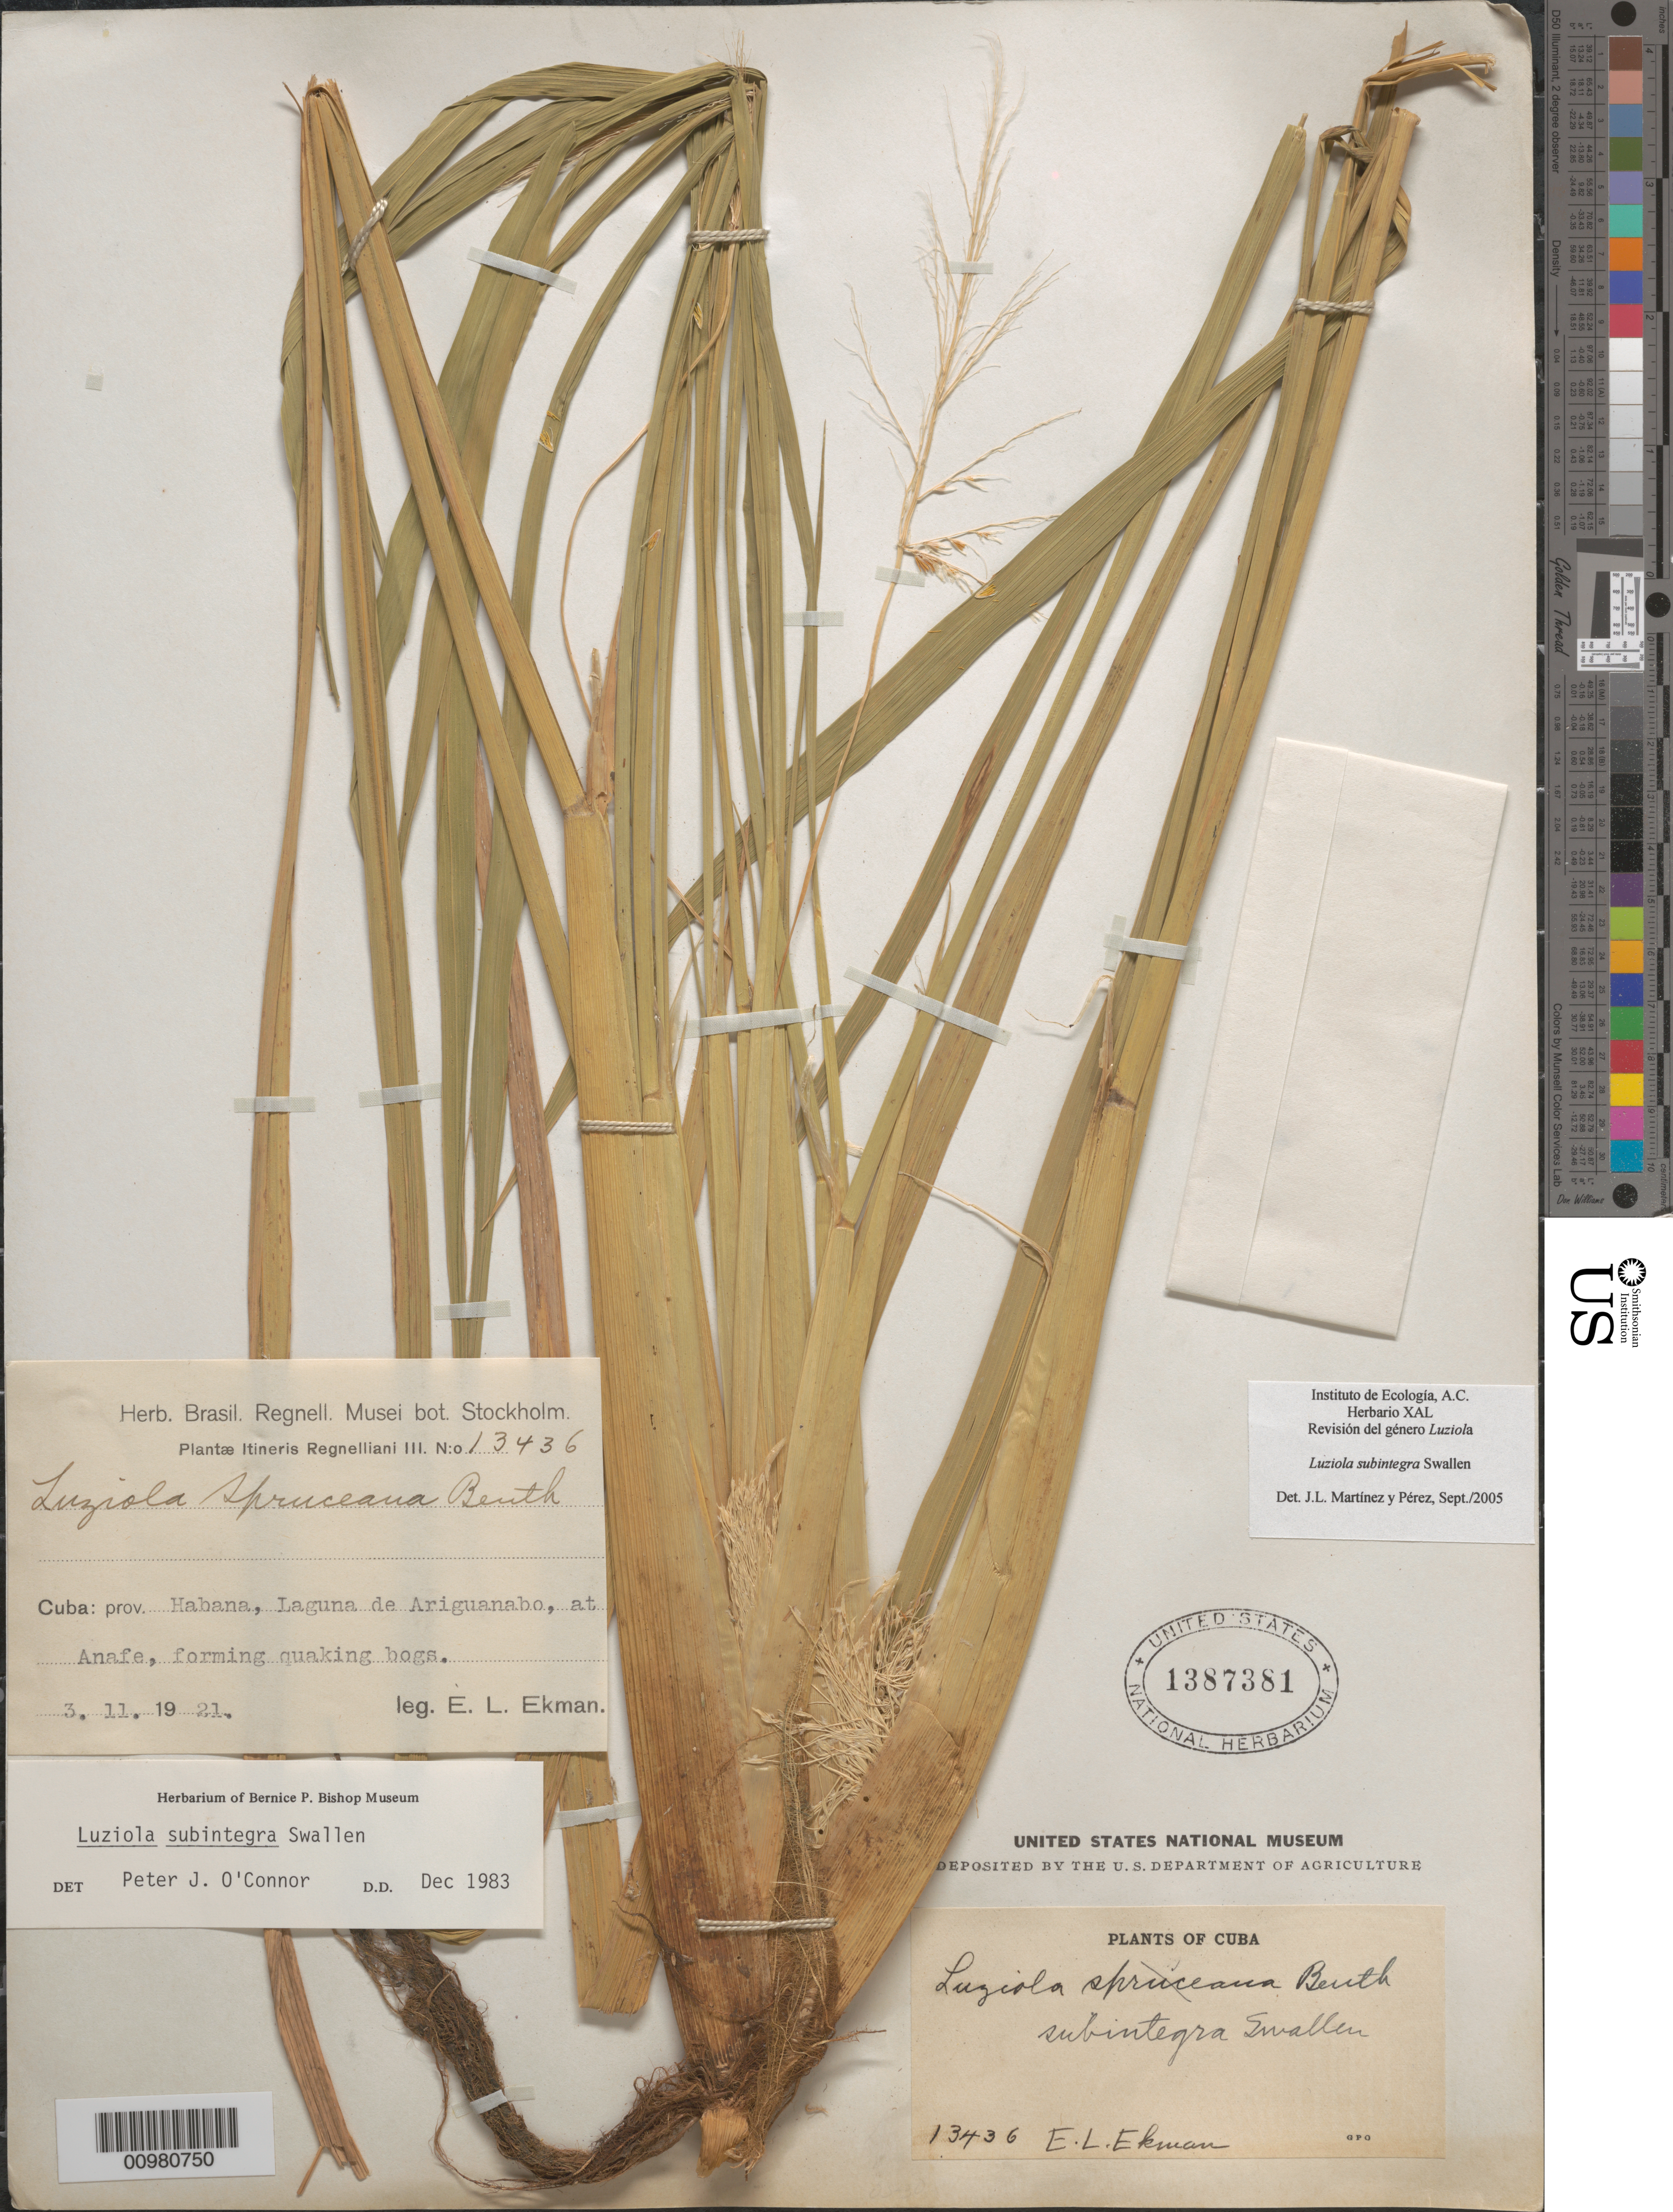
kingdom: Plantae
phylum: Tracheophyta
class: Liliopsida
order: Poales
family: Poaceae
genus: Luziola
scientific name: Luziola subintegra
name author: Swallen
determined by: Martinez Perez, J. L.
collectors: E. L. Ekman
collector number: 13436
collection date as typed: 03 Nov 1921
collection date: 1921-11-03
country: Cuba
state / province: La Habana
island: I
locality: Laguna de Ariguanabo at Anafe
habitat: Grows in large colonies forming quaking bogs.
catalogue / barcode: US 1387381